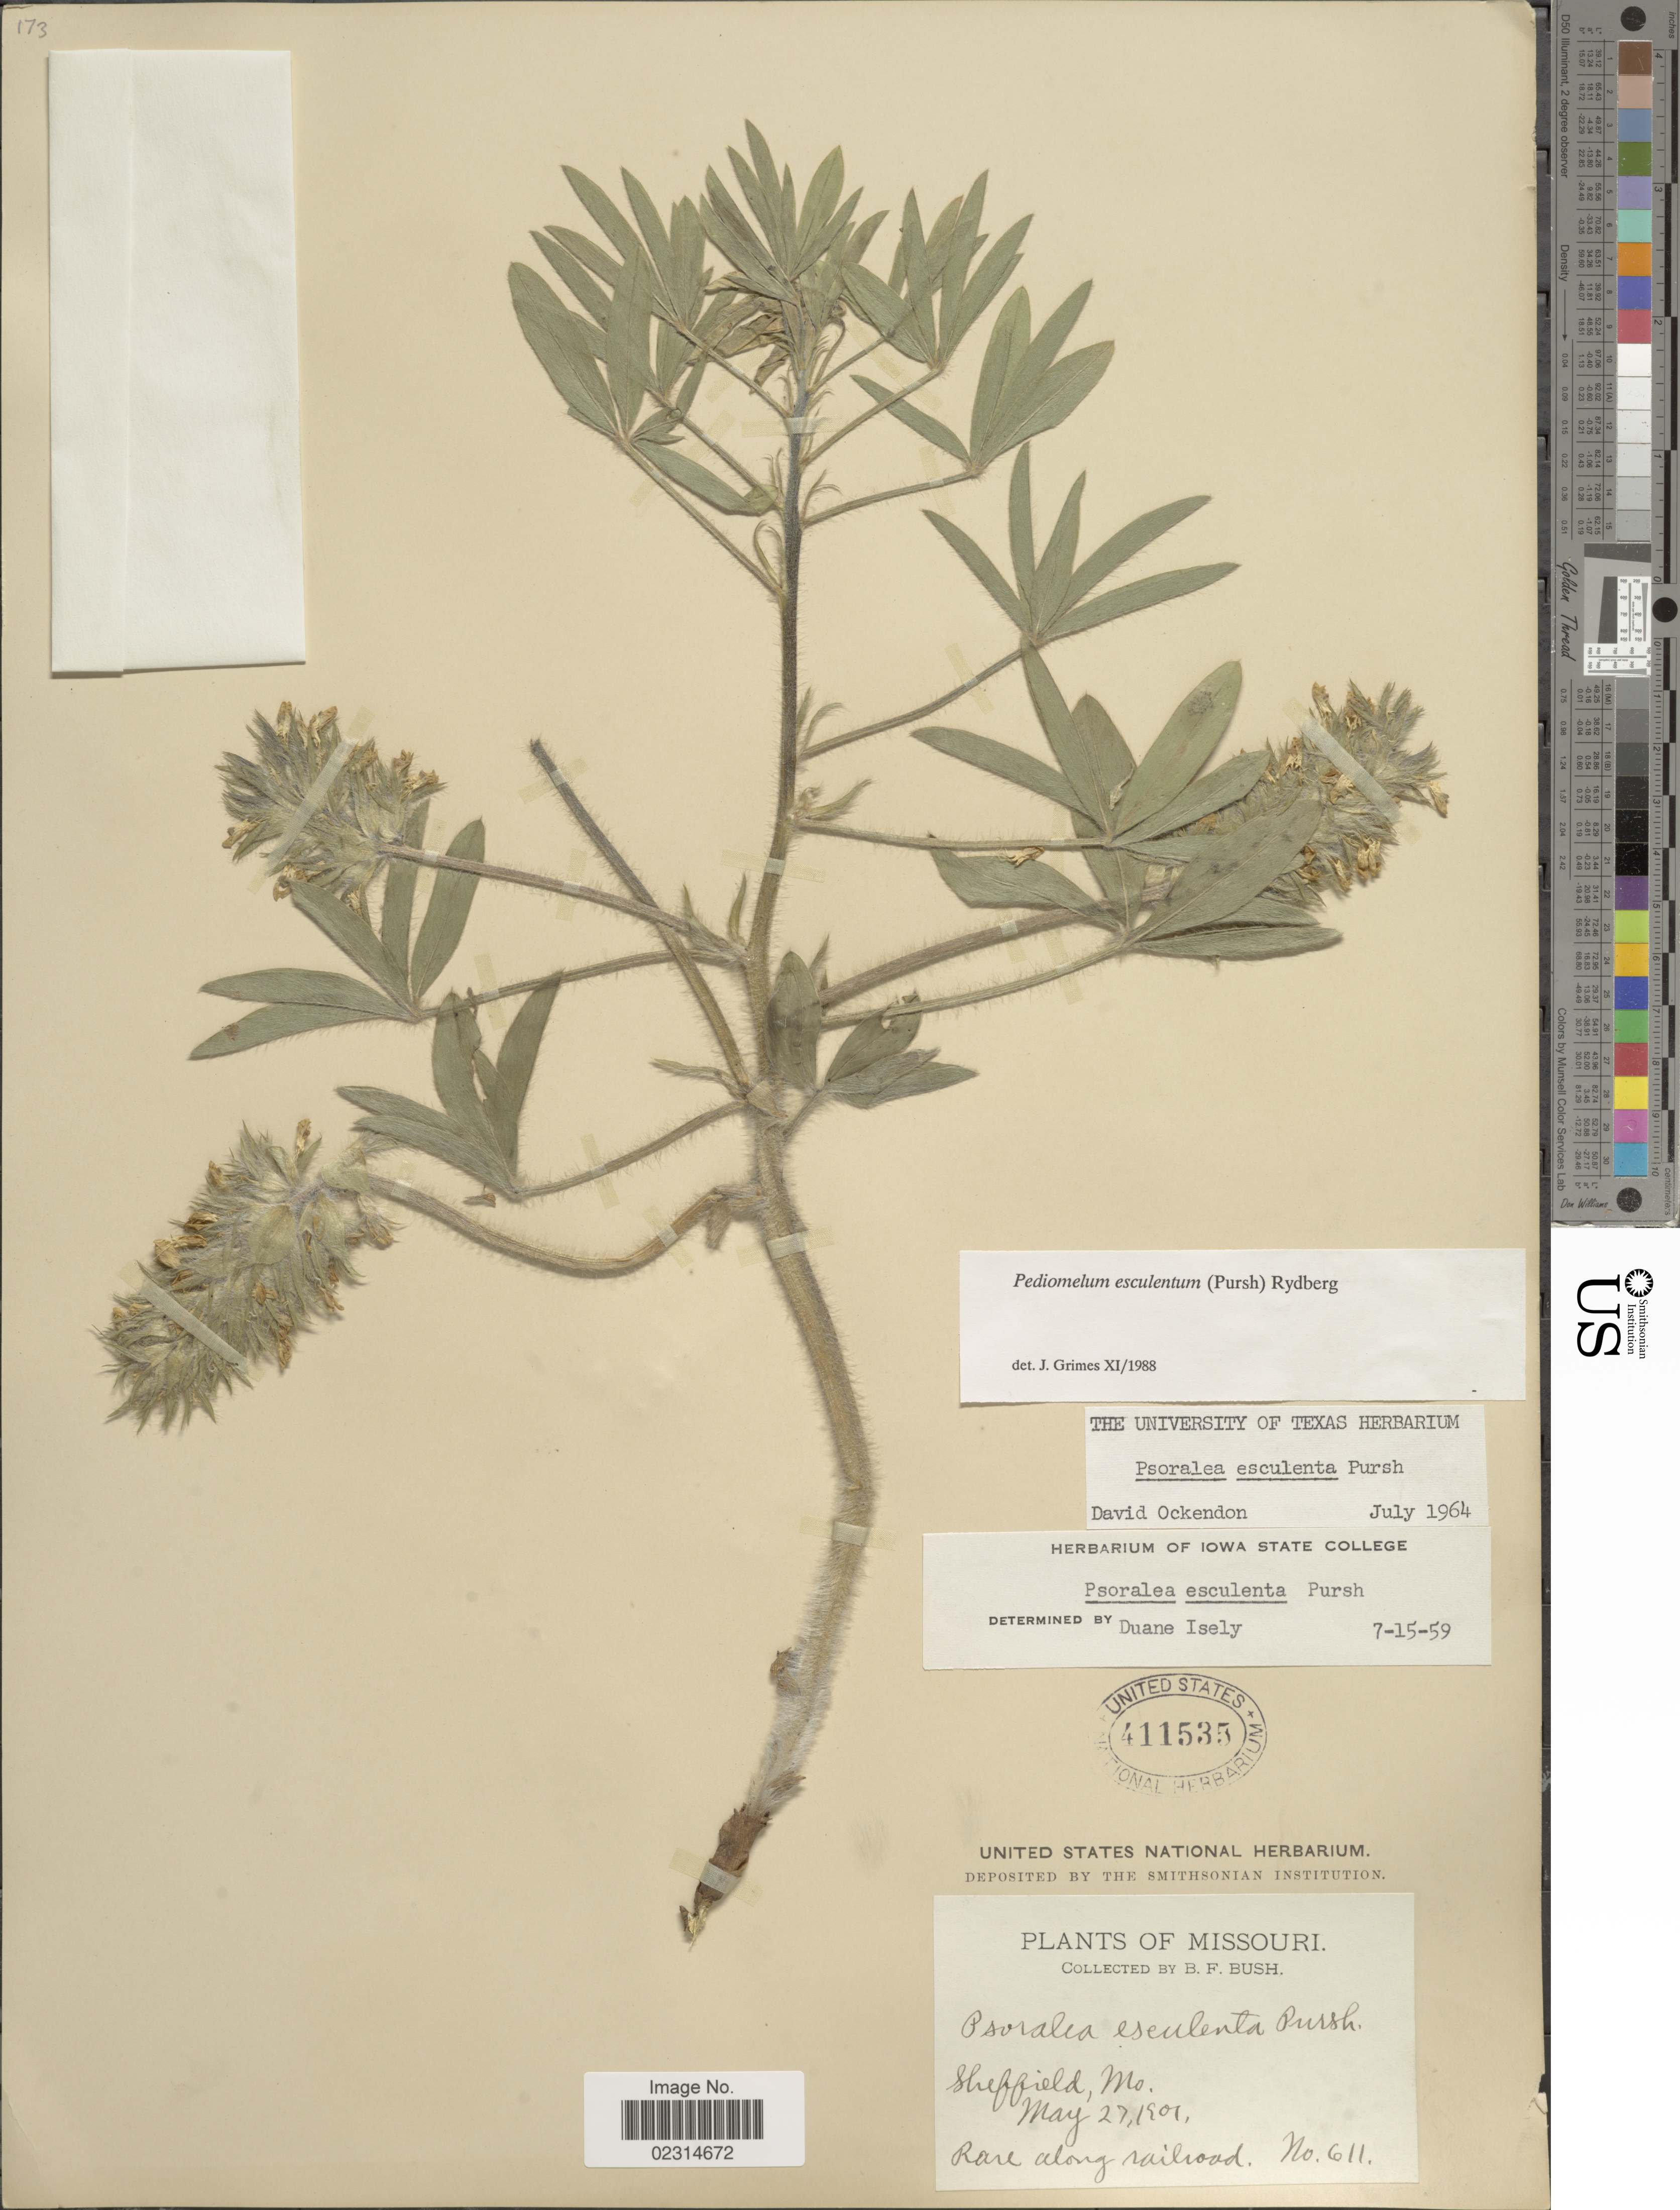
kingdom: Plantae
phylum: Tracheophyta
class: Magnoliopsida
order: Fabales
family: Fabaceae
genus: Pediomelum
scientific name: Pediomelum esculentum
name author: (Pursh) Rydb.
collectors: B. F. Bush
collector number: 611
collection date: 1901-05-27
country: United States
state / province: Missouri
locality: Sheffield, Rare along railroad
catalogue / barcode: US 411535